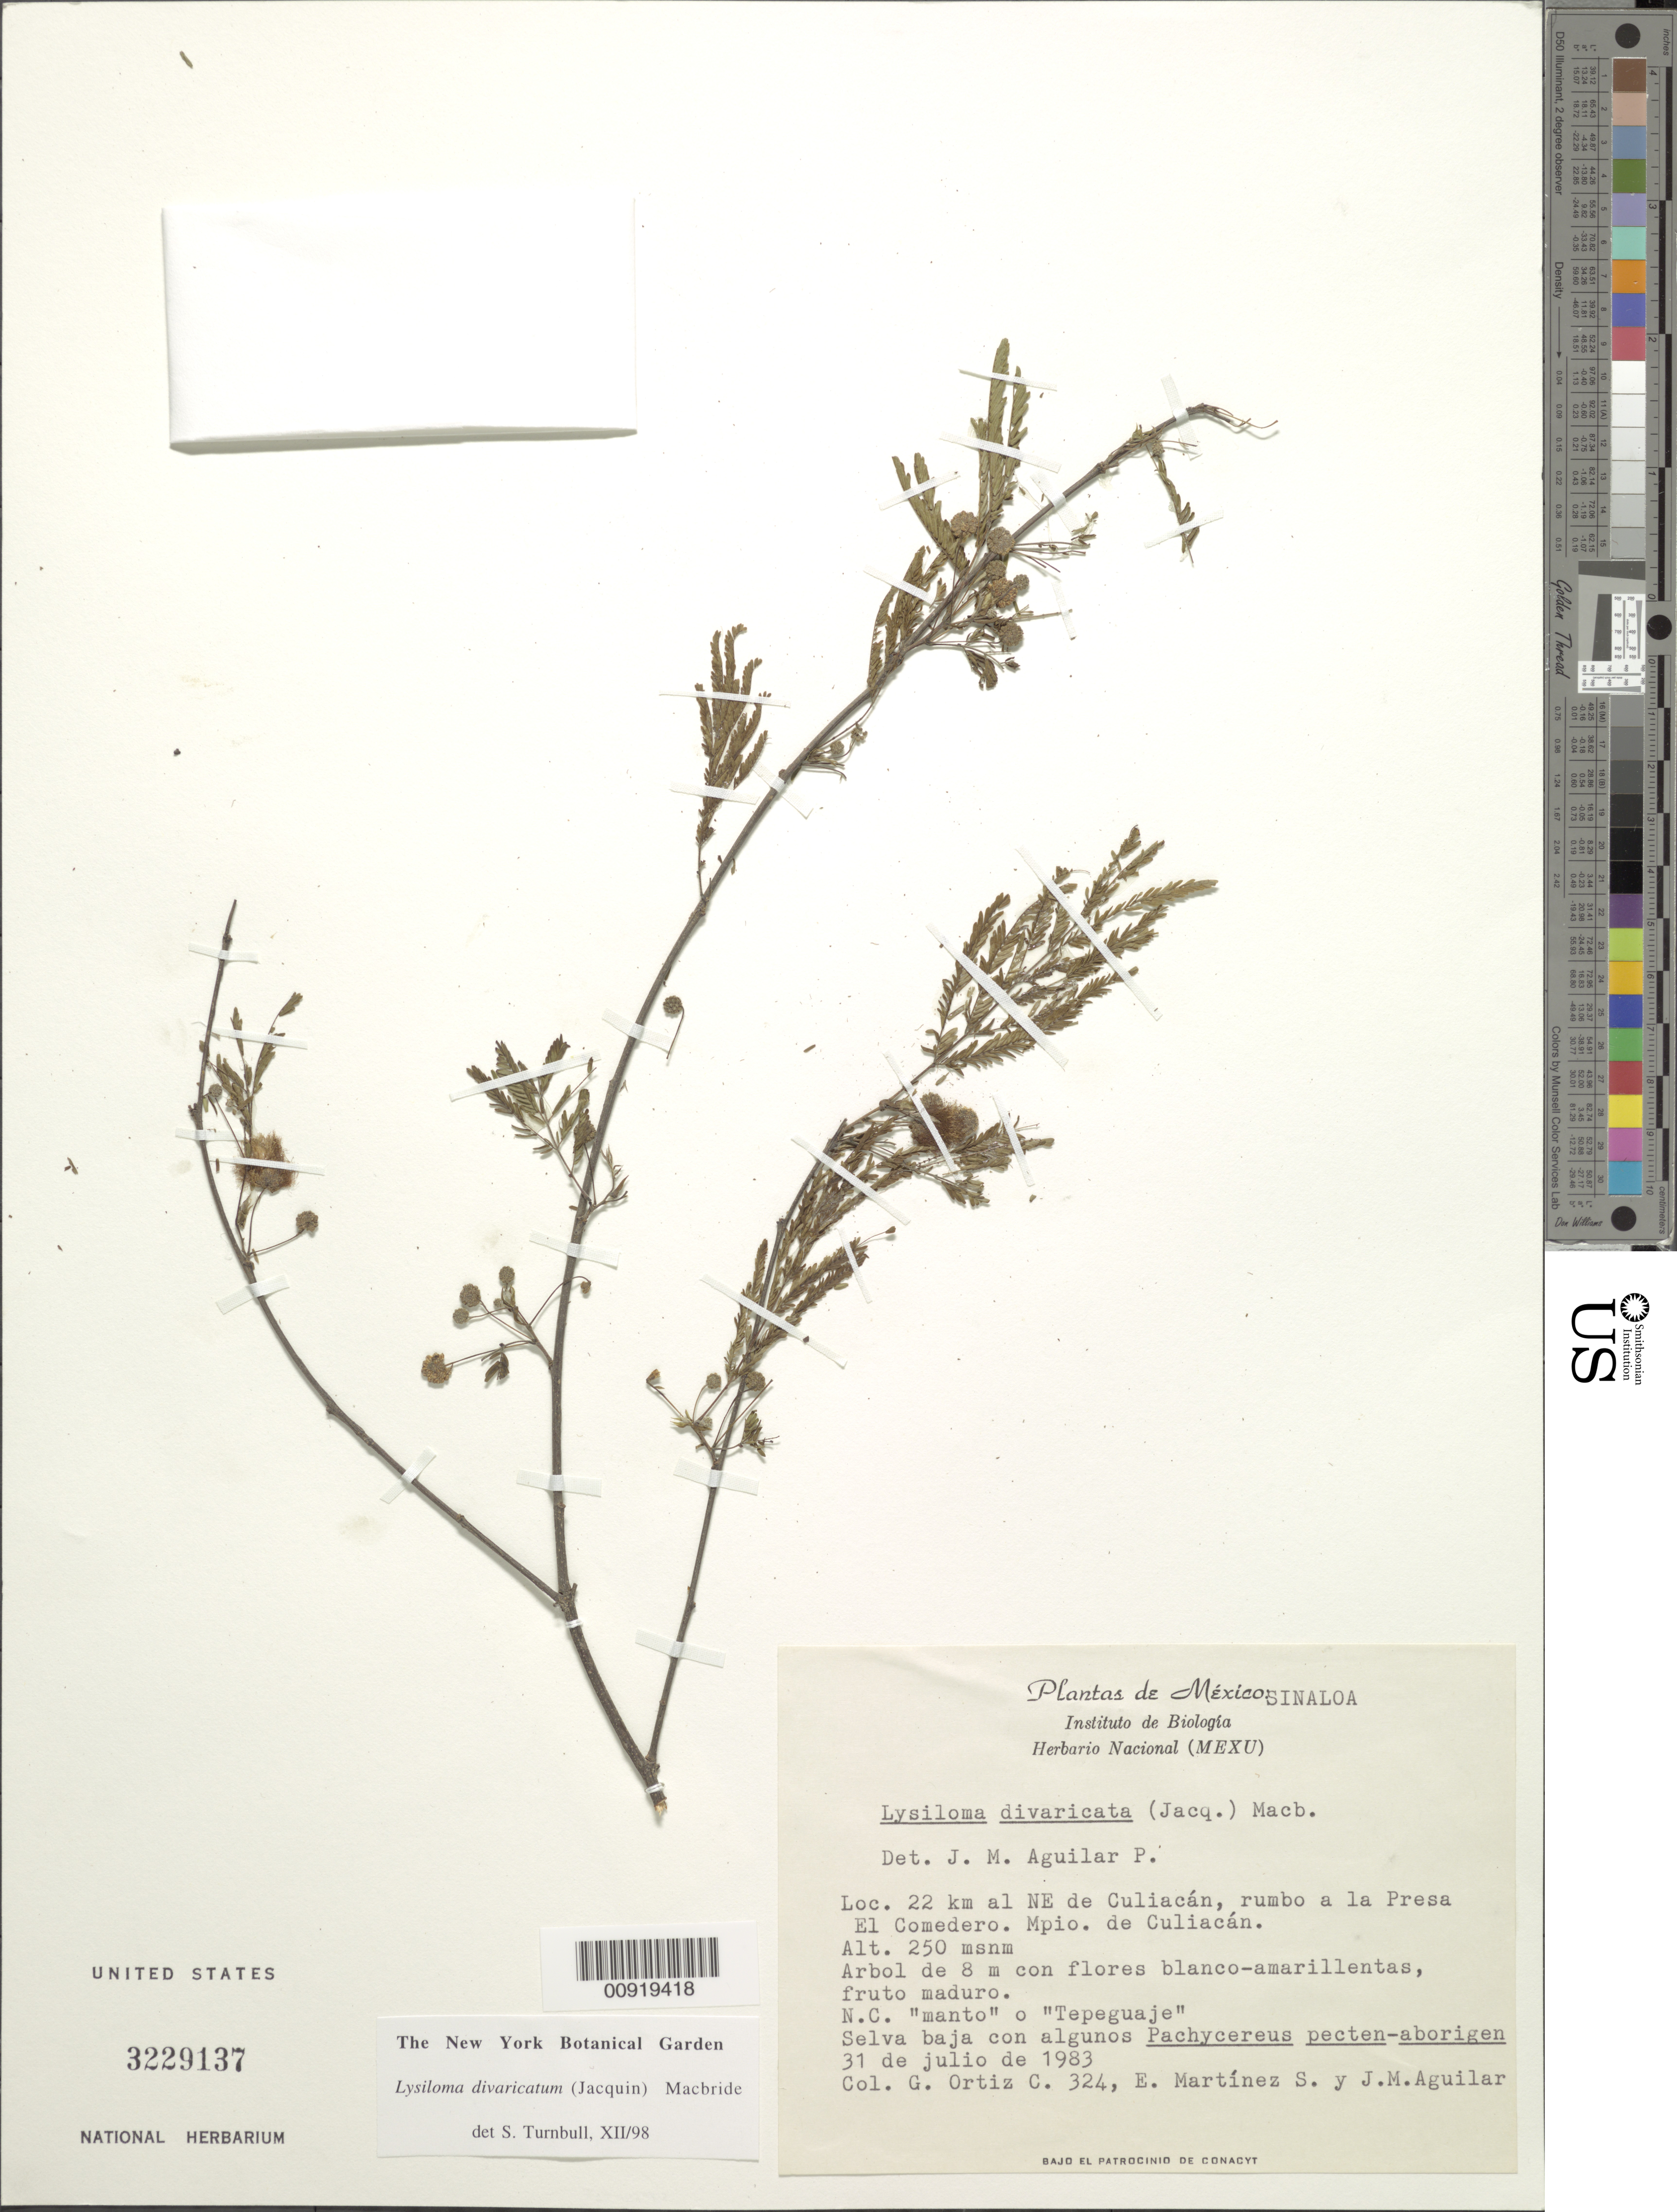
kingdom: Plantae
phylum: Tracheophyta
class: Magnoliopsida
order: Fabales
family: Fabaceae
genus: Lysiloma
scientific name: Lysiloma divaricatum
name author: (Jacq.) J.F. Macbr.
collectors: Ortíz C., G., E. M. Martínez S. & J. H. Allison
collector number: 324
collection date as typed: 31 Jul 1983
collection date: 1983-07-31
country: Mexico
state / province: Sinaloa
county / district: Culiacán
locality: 22 km. al NE de Culiacán, rumbo a la Presa El Comedero. Mpio. De Culiacán, Sinaloa.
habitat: Selva baja con algunos Pachycereus pecten - aborigen.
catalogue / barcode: US 3229137